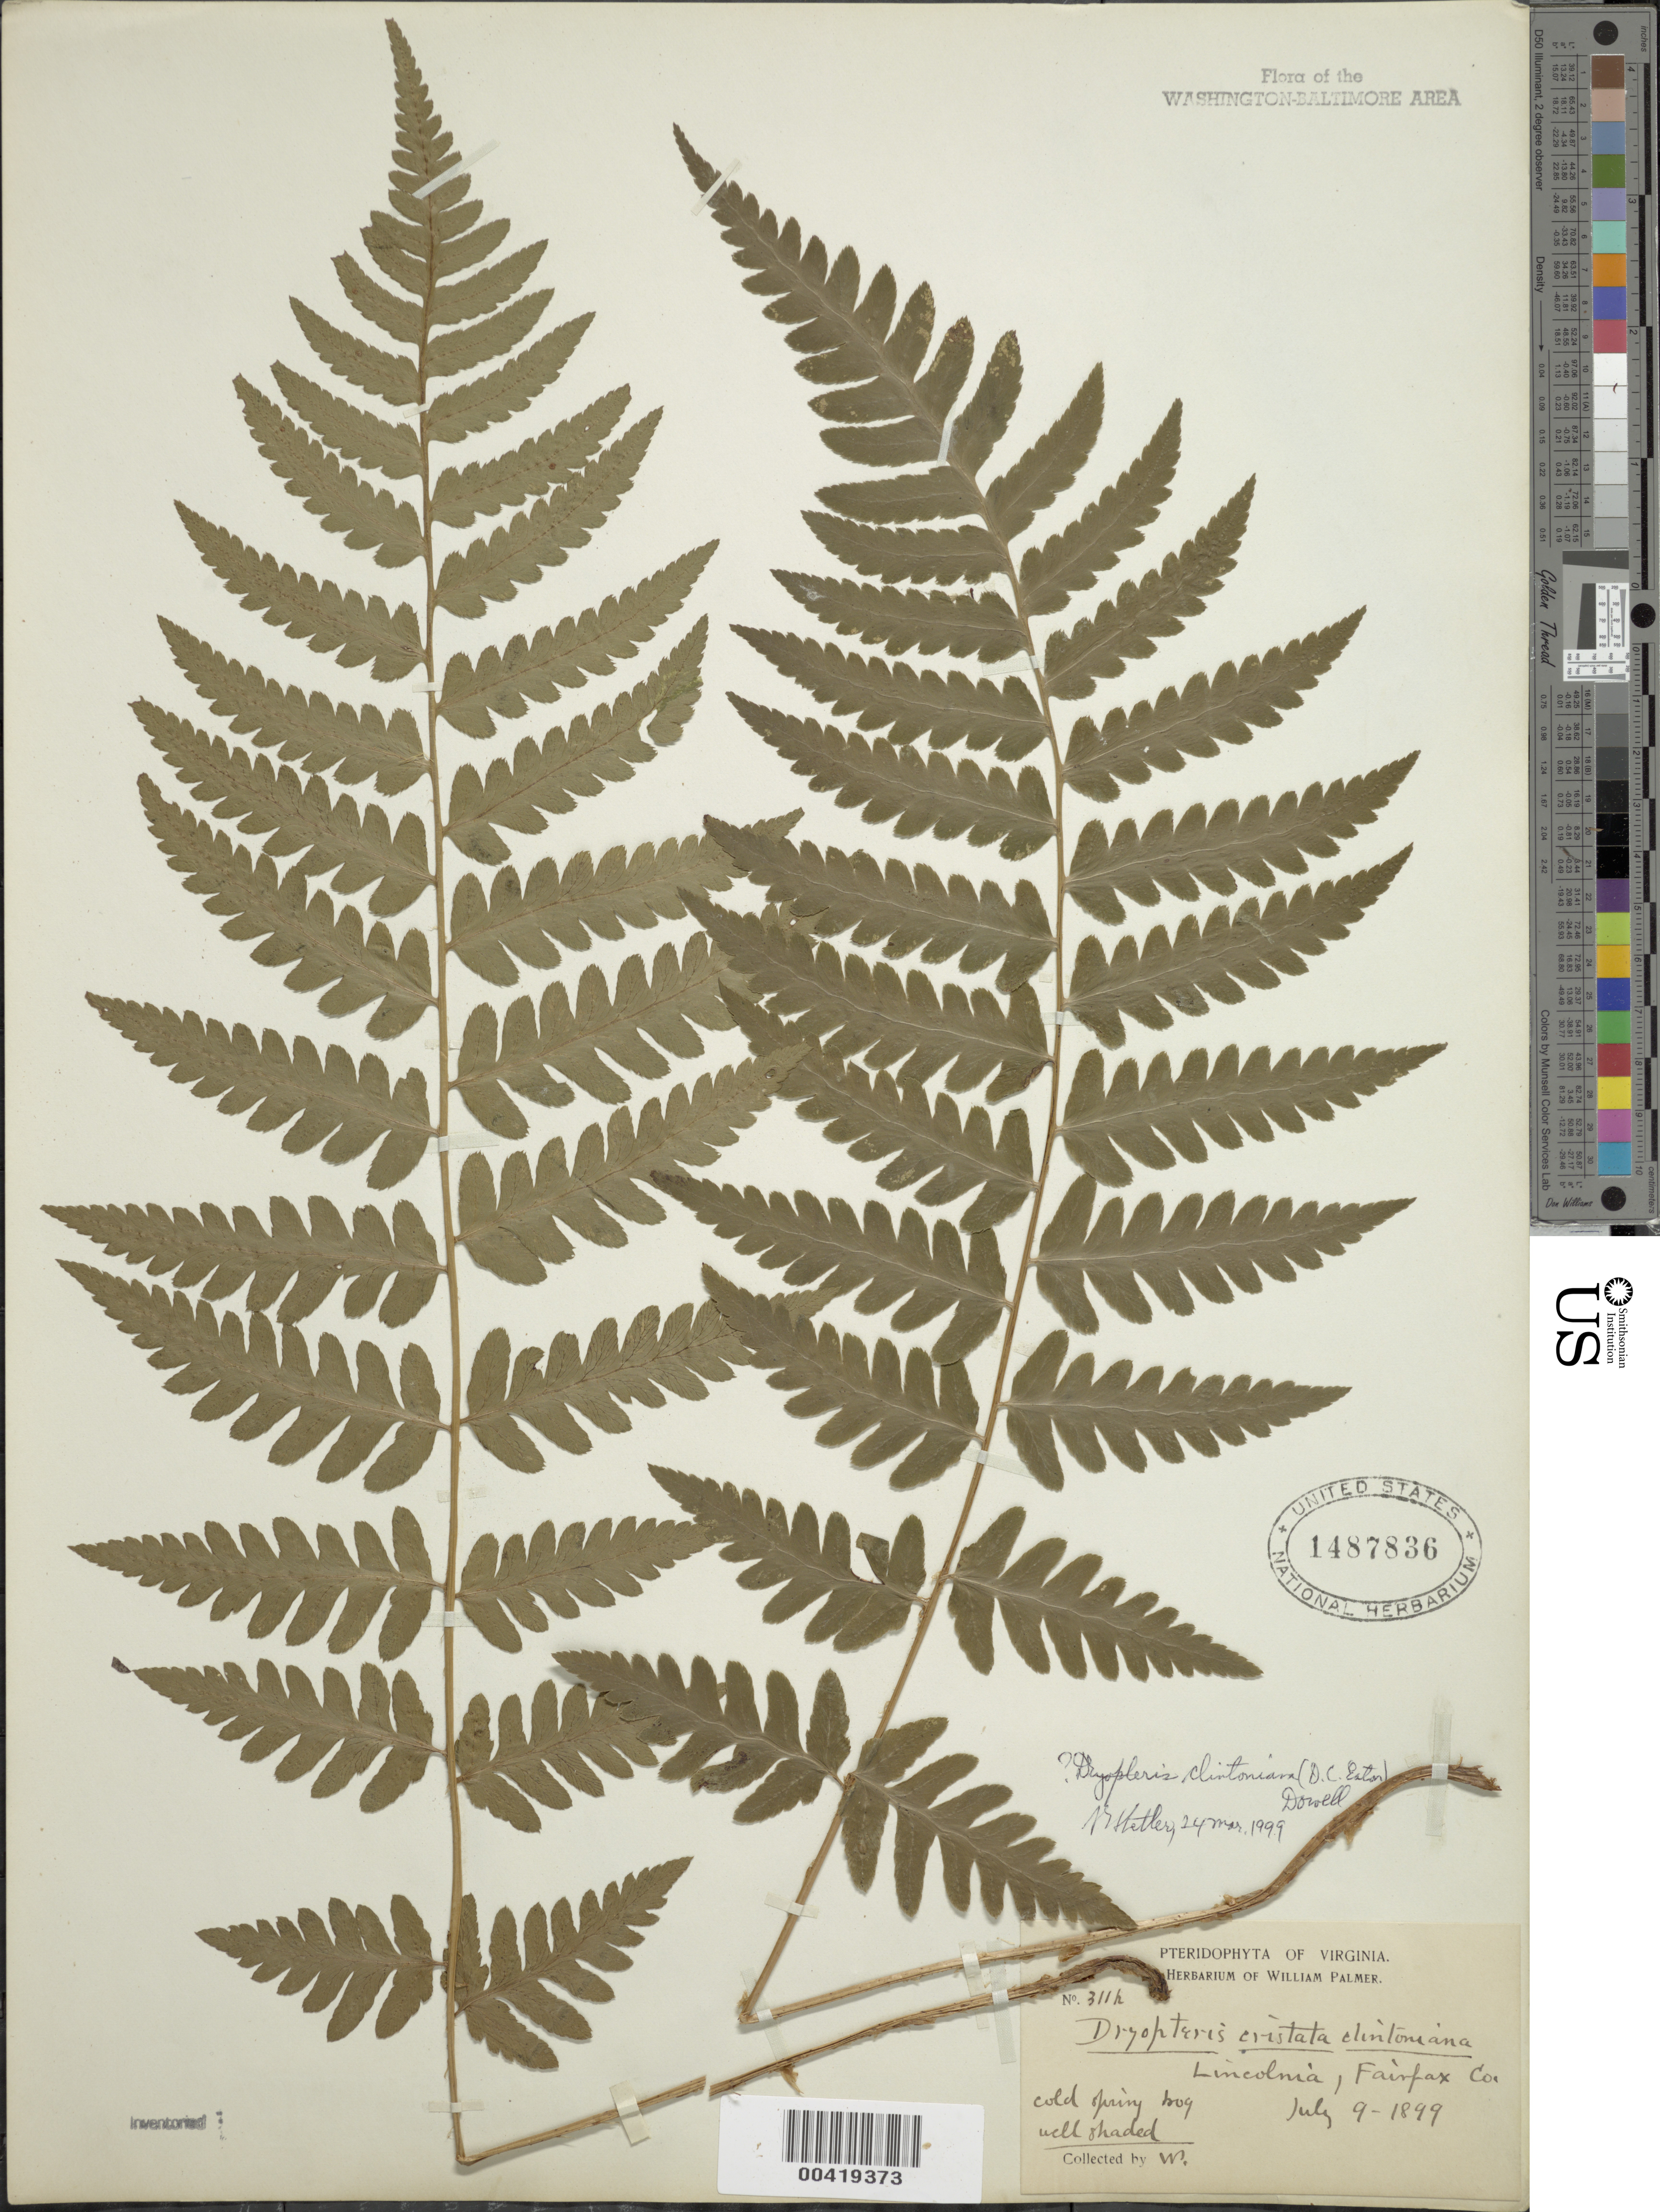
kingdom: Plantae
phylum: Tracheophyta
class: Polypodiopsida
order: Polypodiales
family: Dryopteridaceae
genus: Dryopteris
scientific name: Dryopteris clintoniana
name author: (D.C. Eaton) Dowell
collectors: W. Palmer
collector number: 311H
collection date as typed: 09 Jul 1899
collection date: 1899-07-09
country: United States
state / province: Virginia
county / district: Fairfax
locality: Lincolnia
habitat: Cold spring bog well shaded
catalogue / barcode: US 1487836